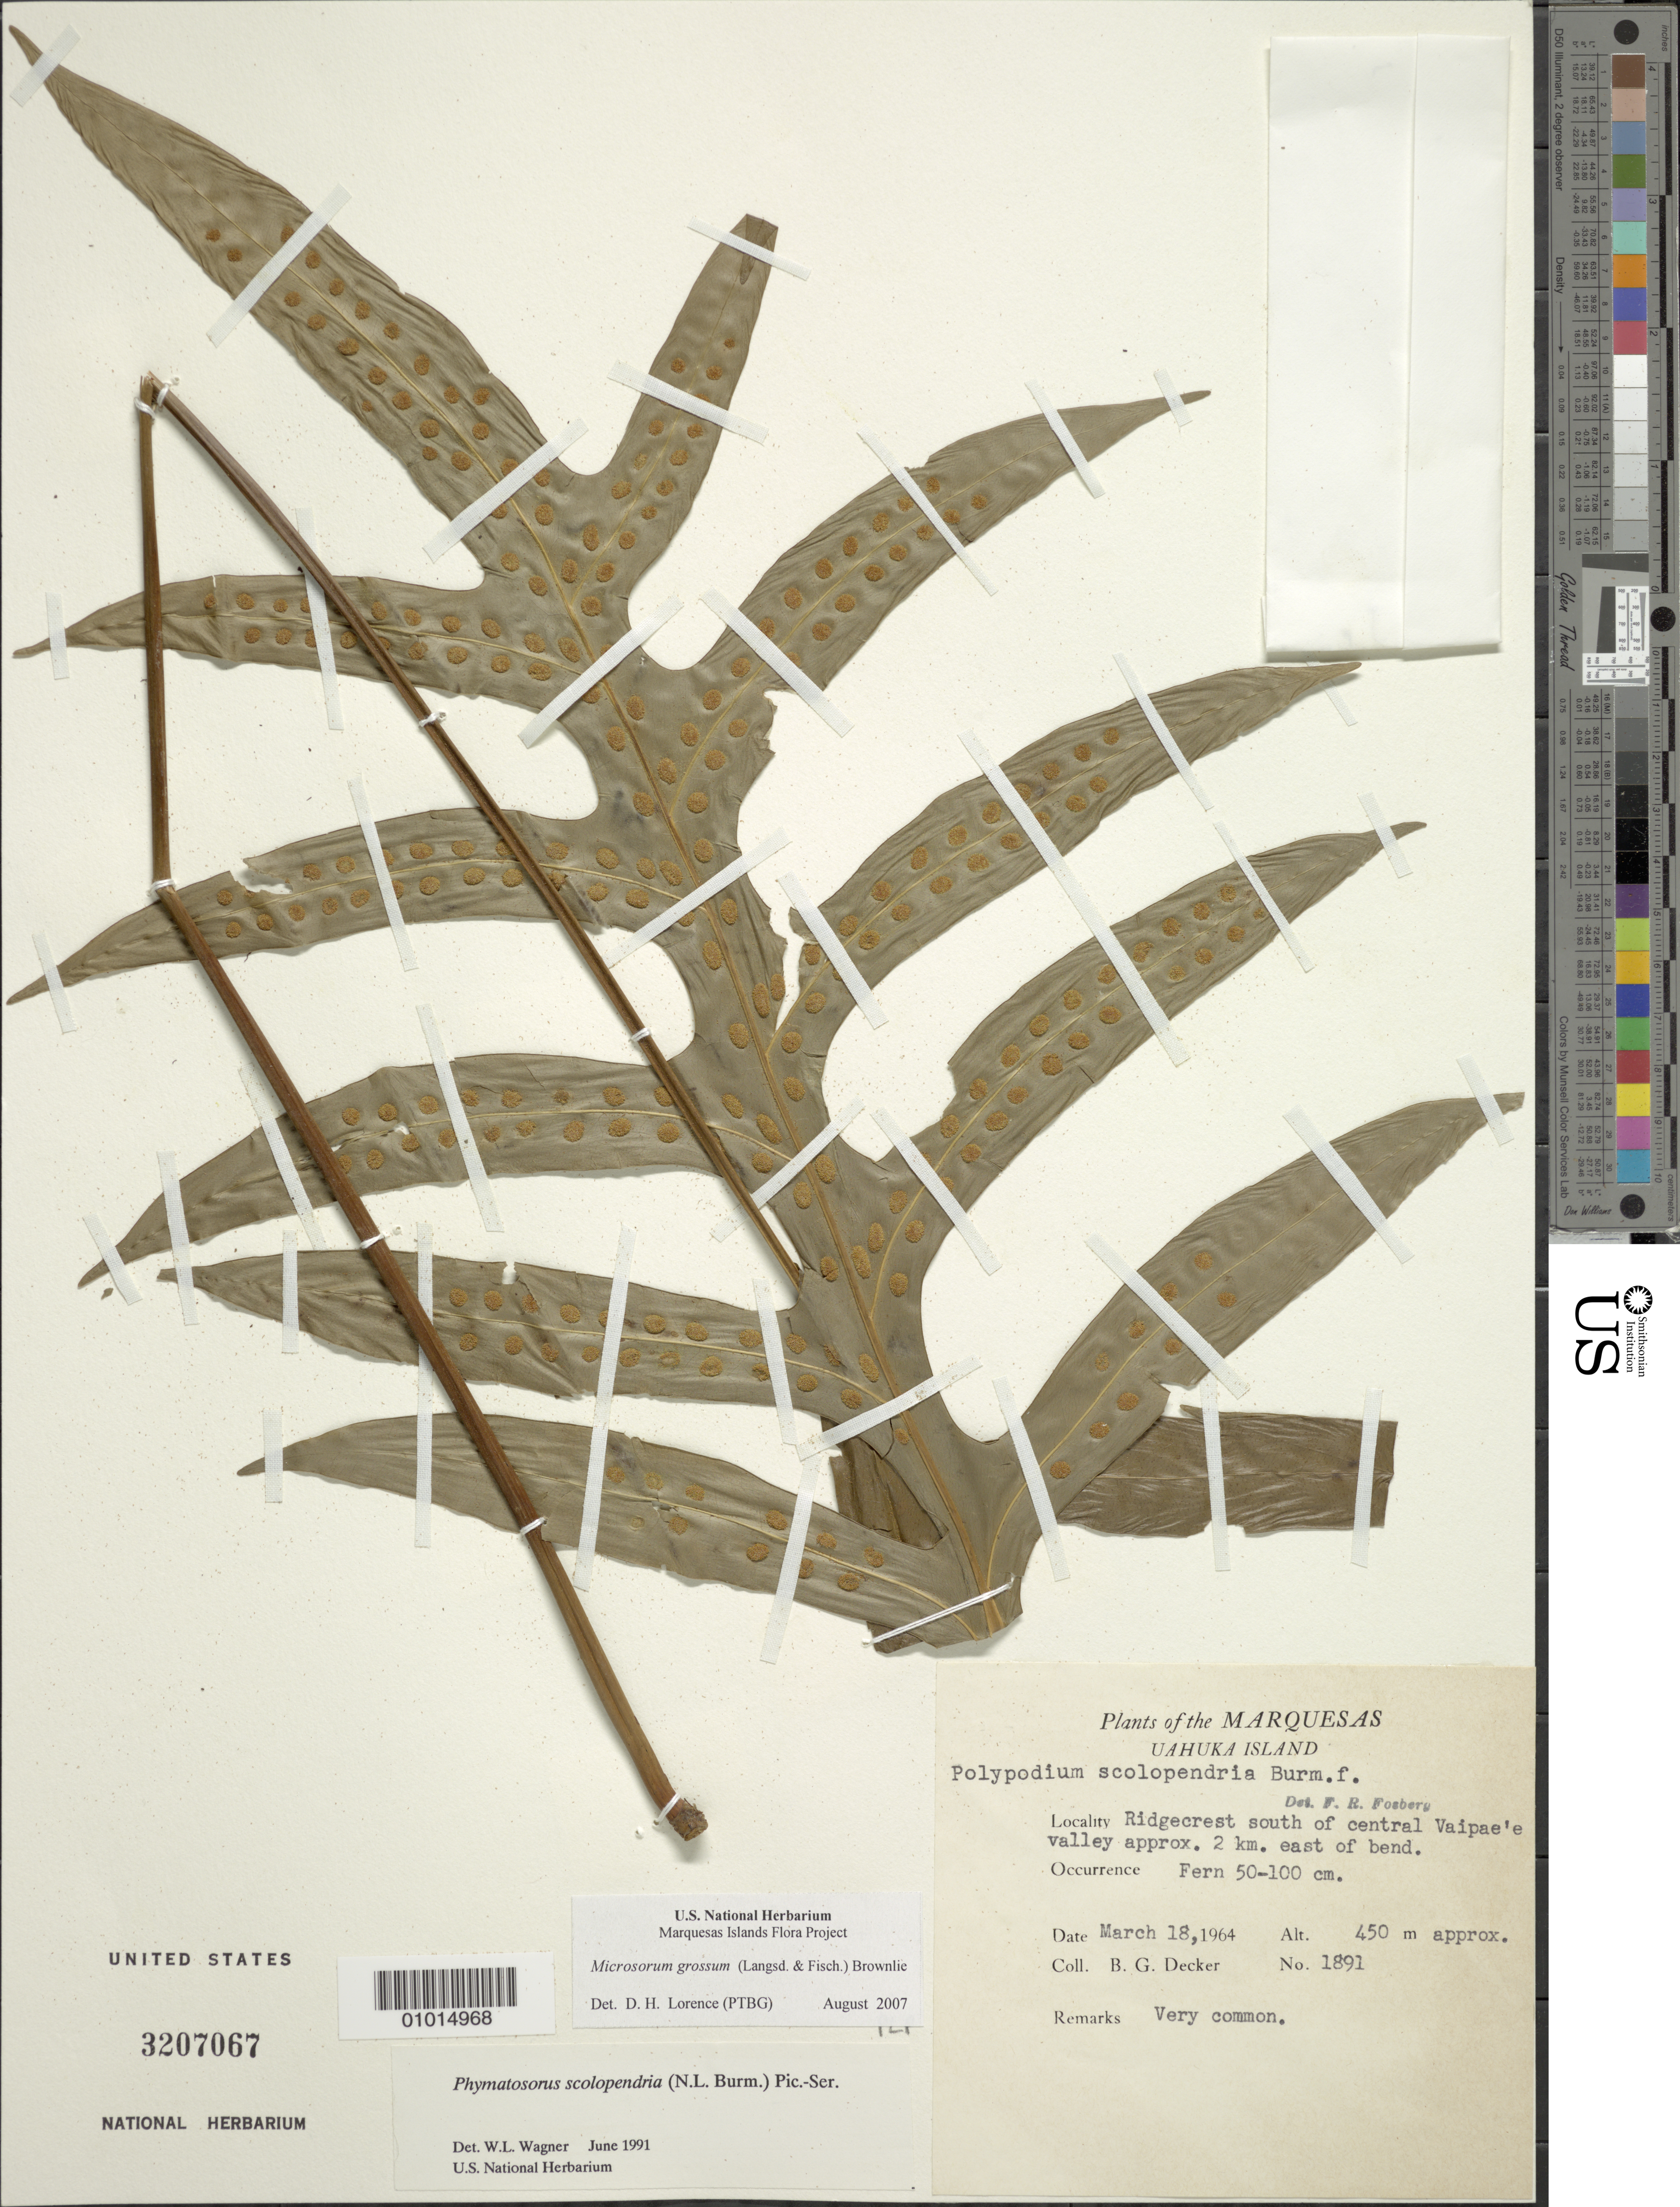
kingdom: Plantae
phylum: Tracheophyta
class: Polypodiopsida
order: Polypodiales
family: Polypodiaceae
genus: Microsorum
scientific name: Microsorum grossum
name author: (Langsd. & Fisch.) S.B. Andrews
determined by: Lorence, David H., (PTBG), National Tropical Botanical Garden (UNITED STATES)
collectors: B. G. Decker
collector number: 1891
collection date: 1964-03-18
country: French Polynesia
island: Ua Huka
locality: ridgecrest S of central Vaipae'e Valley, 2 km E of bend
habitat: Very common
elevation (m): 450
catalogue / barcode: US 3207067